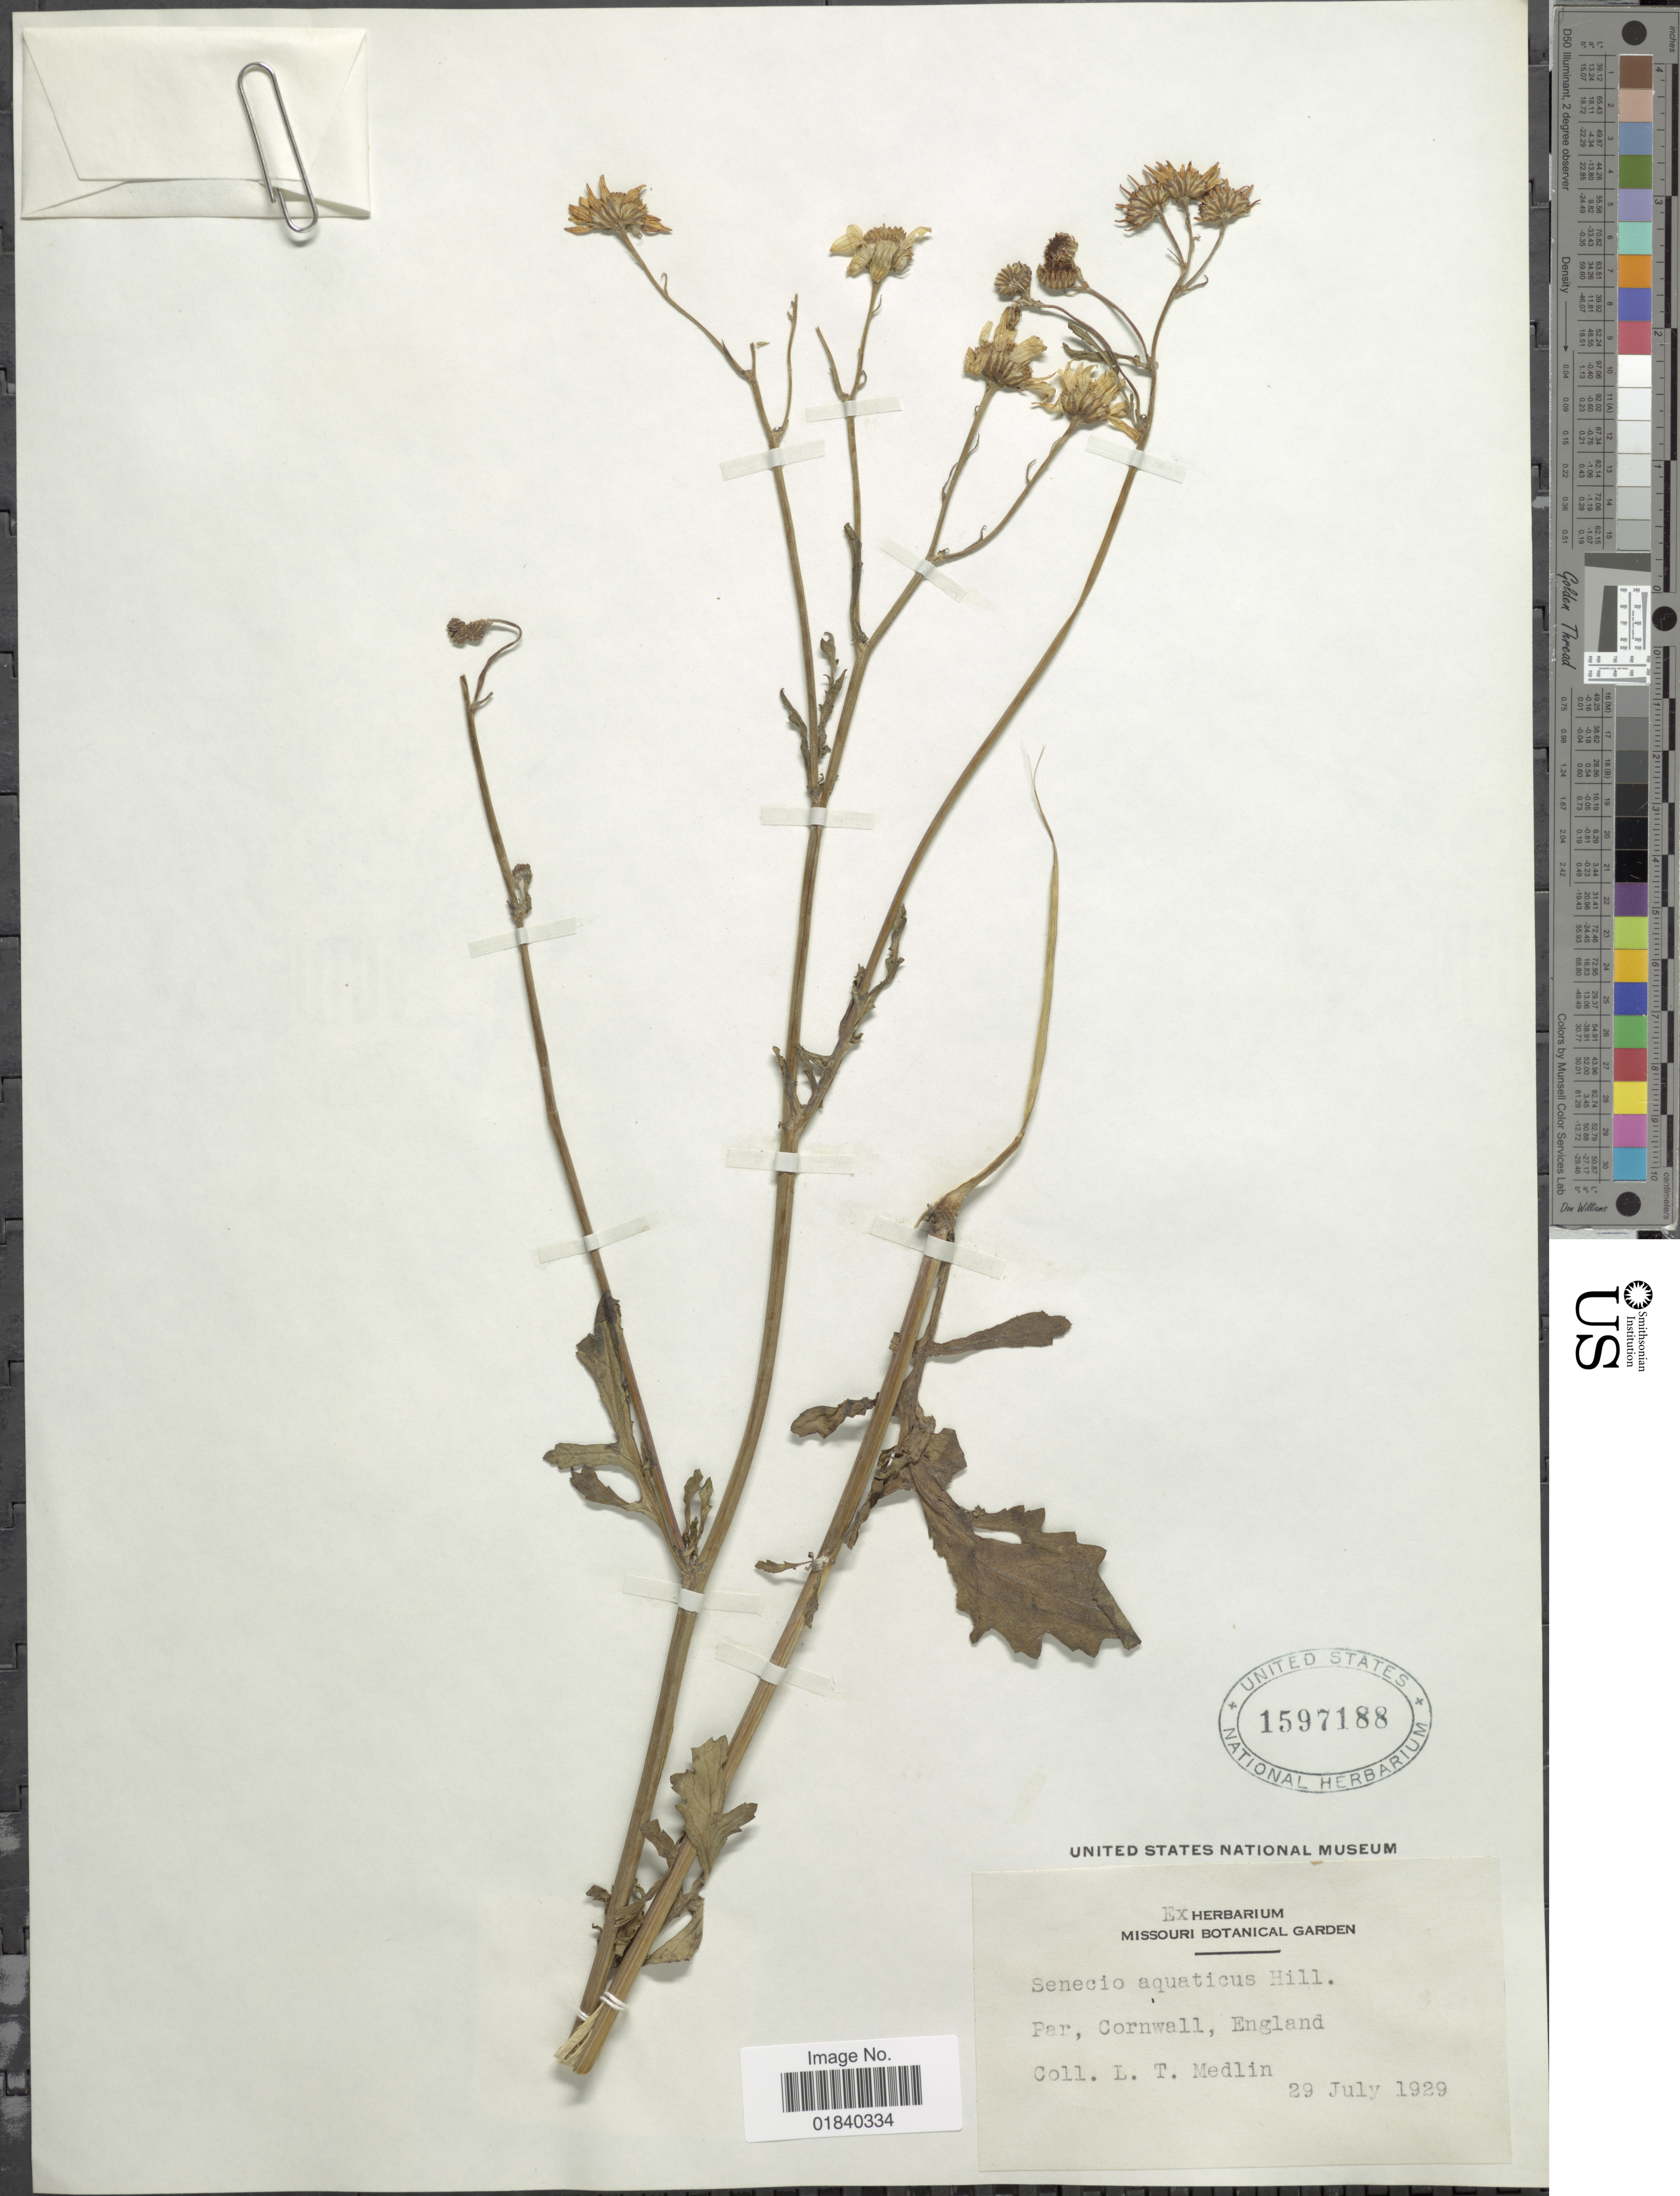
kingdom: Plantae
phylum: Tracheophyta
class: Magnoliopsida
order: Asterales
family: Asteraceae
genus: Senecio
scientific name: Senecio aquaticus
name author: Huds.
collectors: L. Medlin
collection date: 1929-07-27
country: United Kingdom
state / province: England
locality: Par, Cornwall, England.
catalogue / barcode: US 1597188